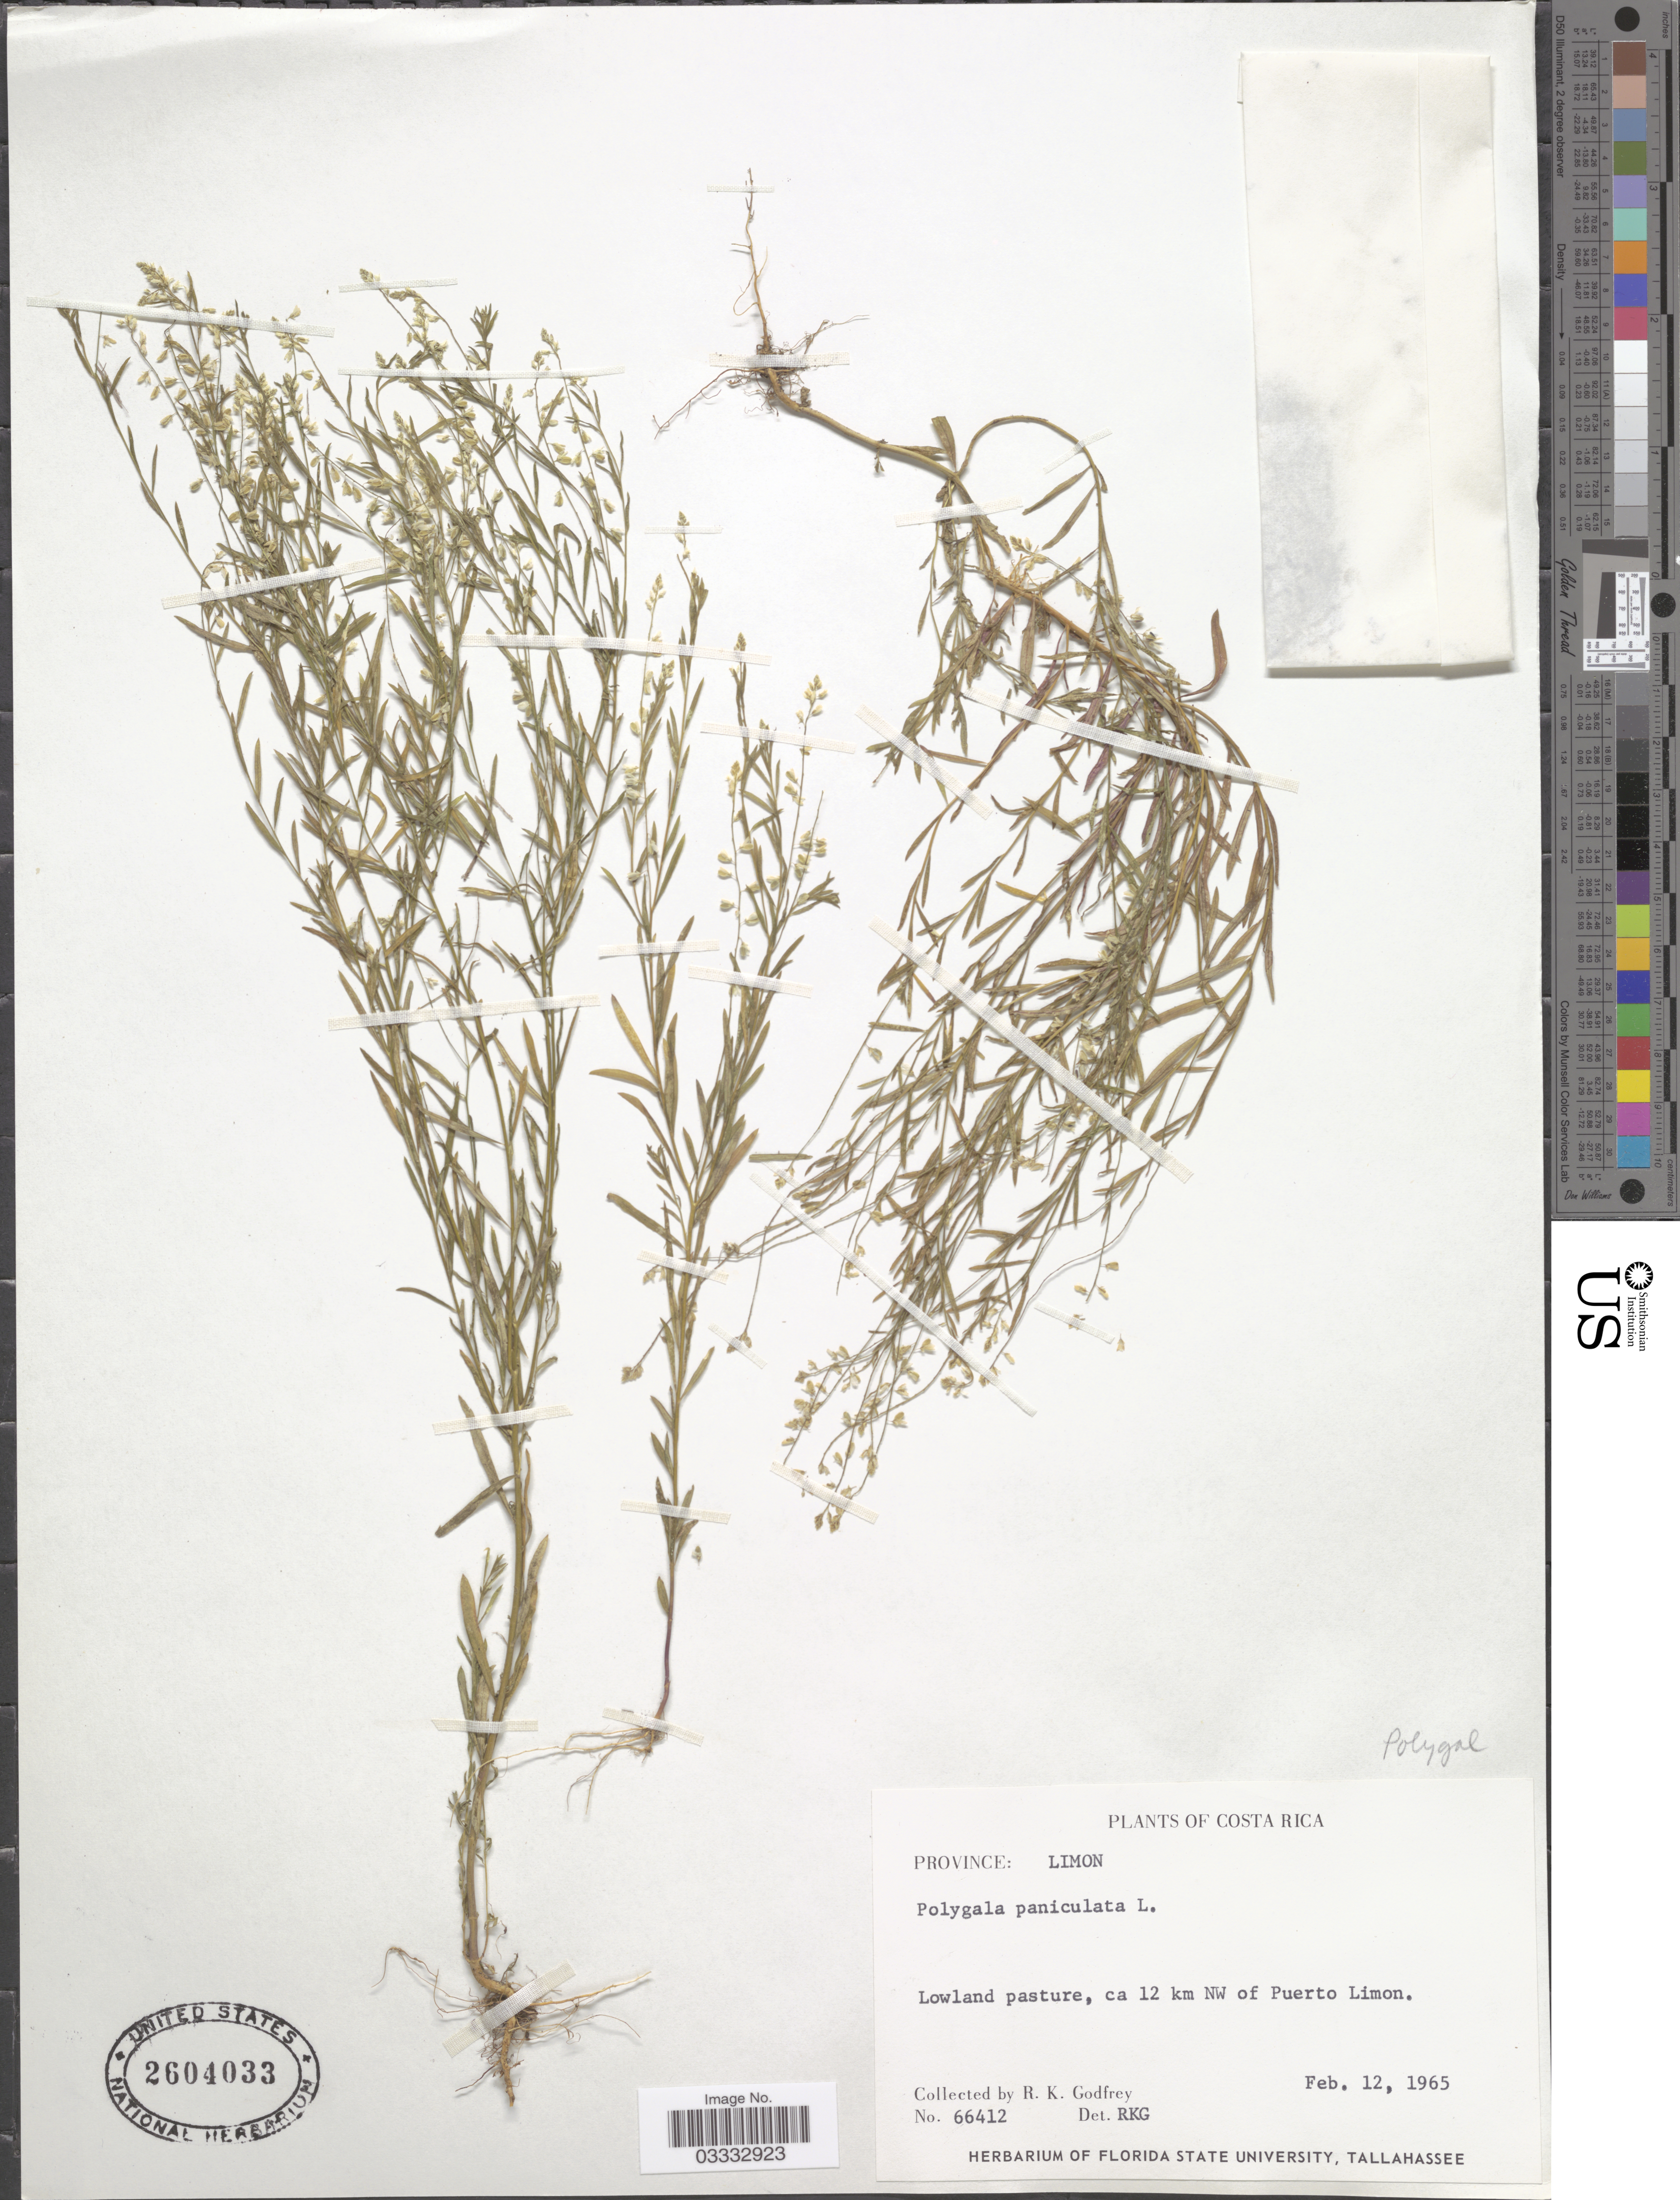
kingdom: Plantae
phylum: Tracheophyta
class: Magnoliopsida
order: Fabales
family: Polygalaceae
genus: Polygala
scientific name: Polygala paniculata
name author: L.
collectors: R. K. Godfrey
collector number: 66412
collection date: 1965-02-12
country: Costa Rica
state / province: Limón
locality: Ca 12 km NW of Puerto Limon.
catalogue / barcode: US 2604033